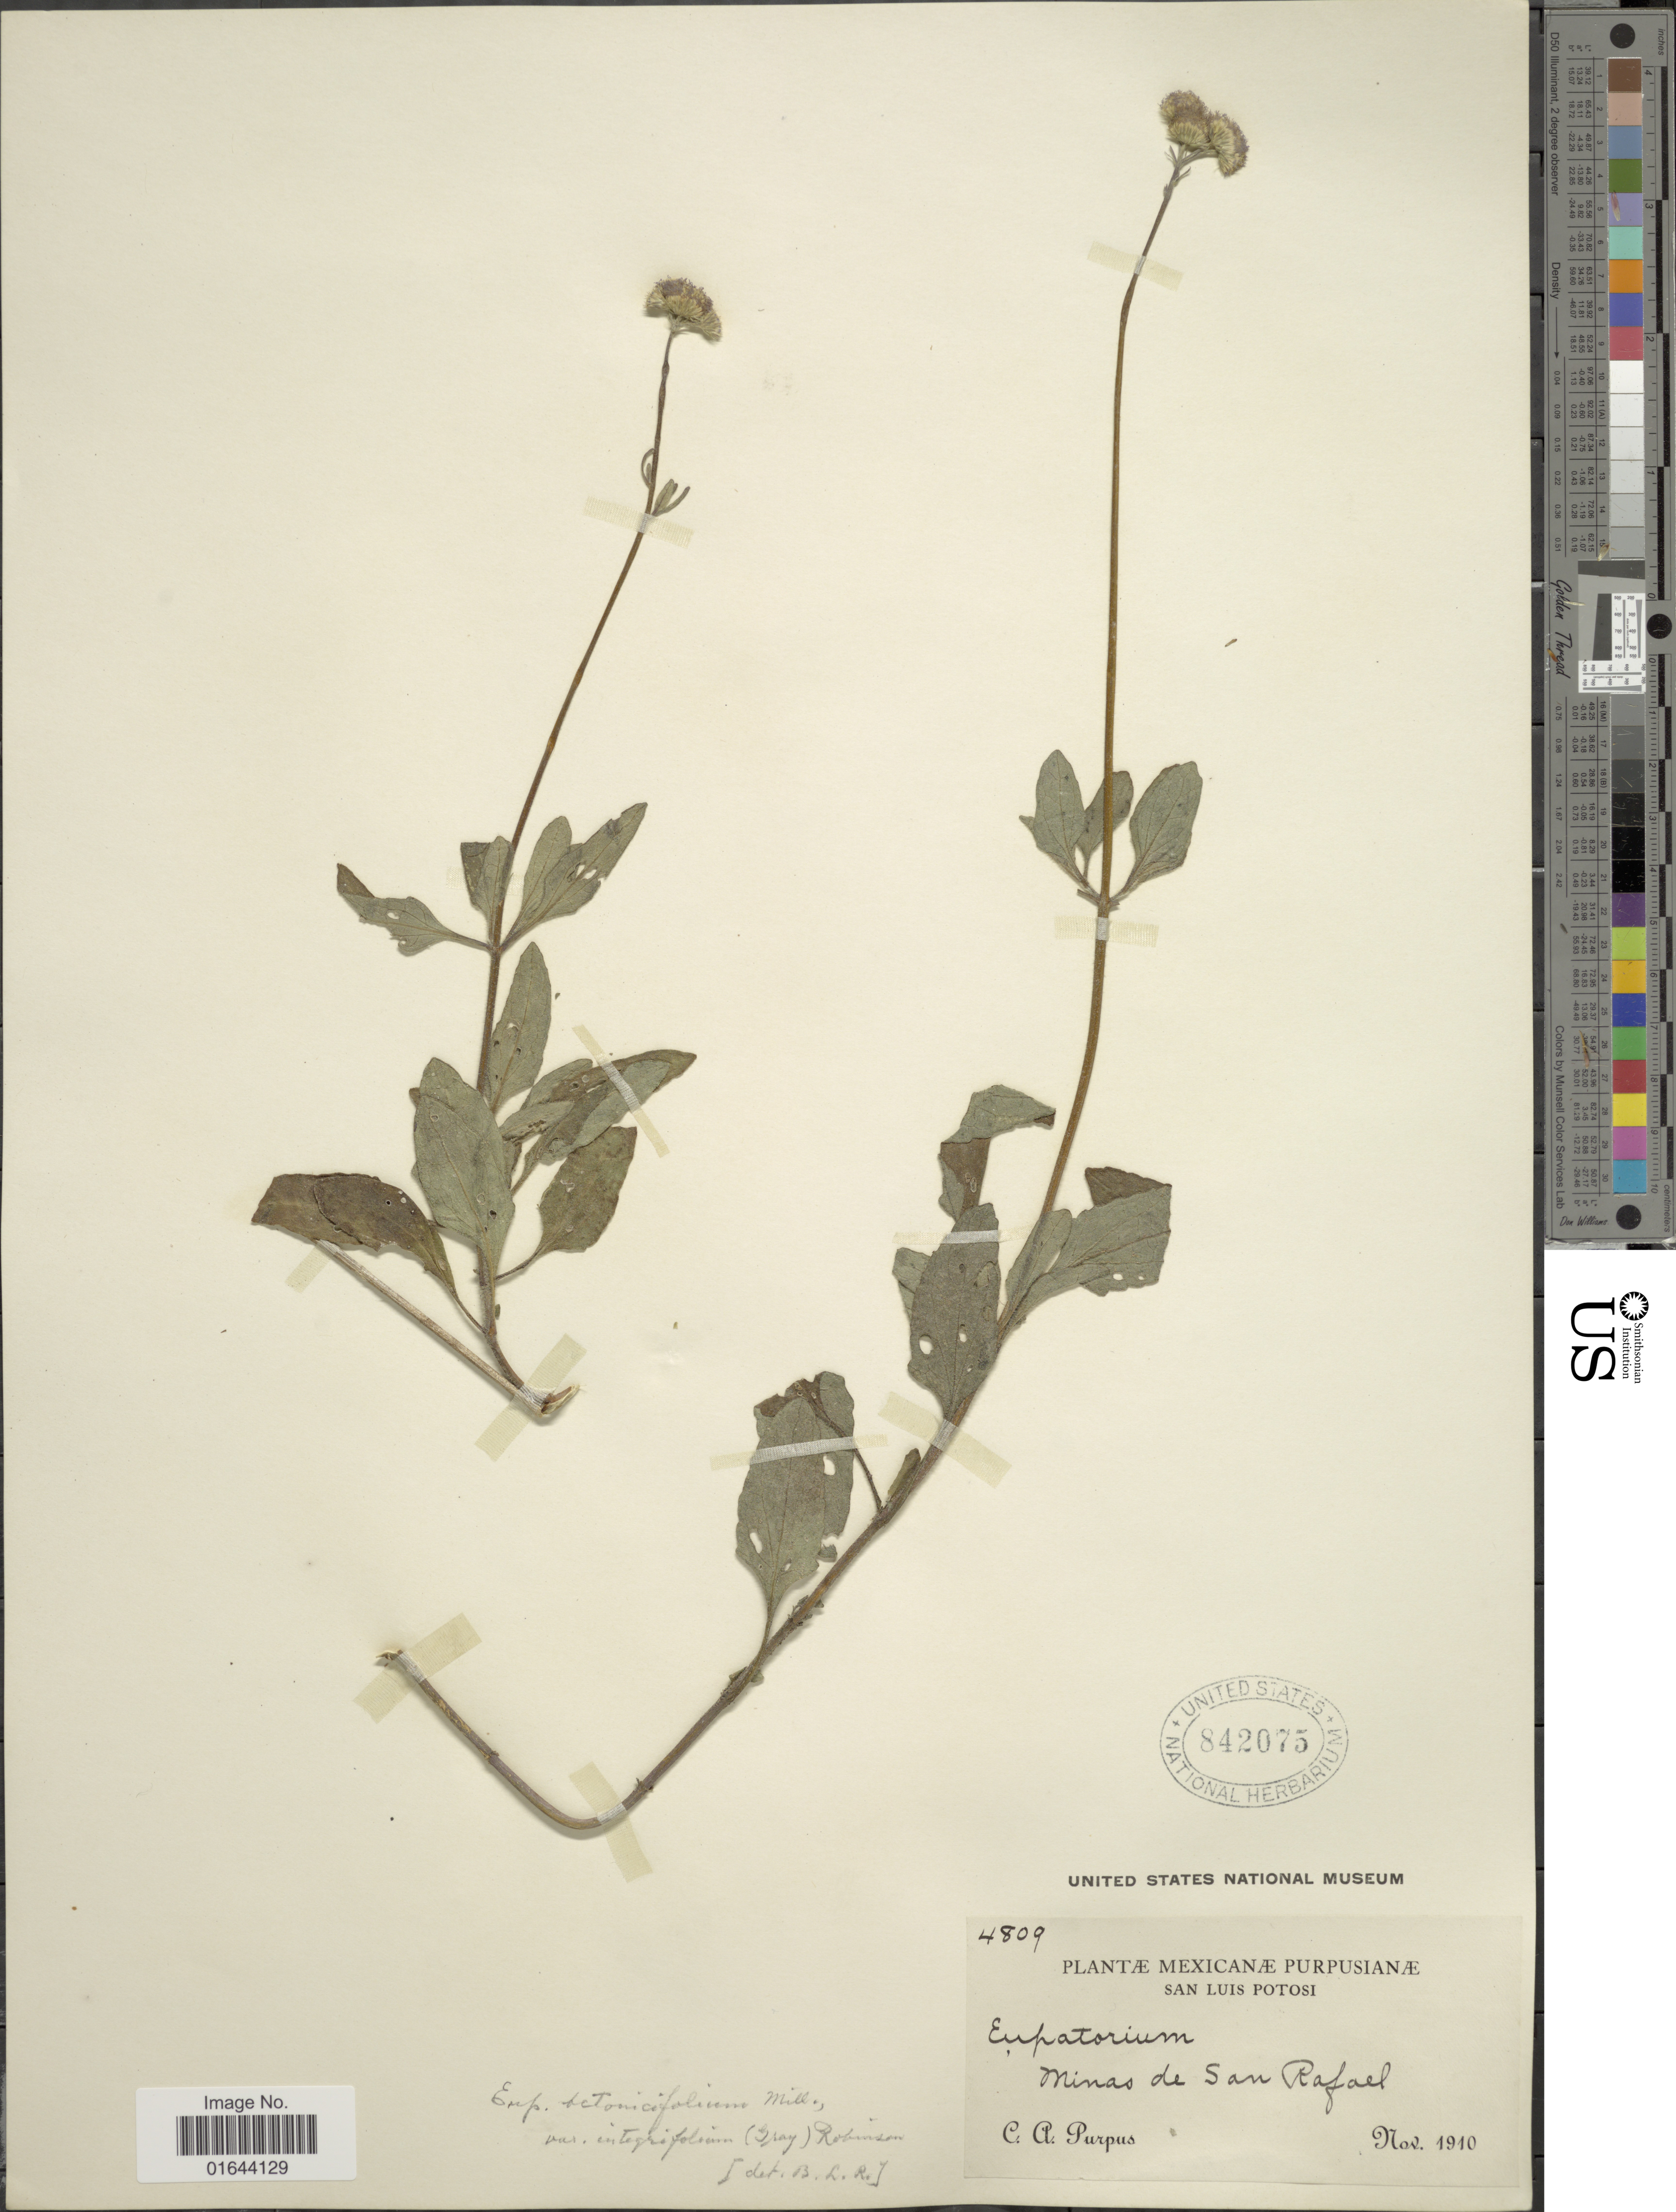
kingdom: Plantae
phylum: Tracheophyta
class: Magnoliopsida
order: Asterales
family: Asteraceae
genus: Conoclinium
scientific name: Conoclinium betonicifolium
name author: (Mill.) R.M. King & H. Rob.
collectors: C. A. Purpus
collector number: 4809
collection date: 1910-11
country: Mexico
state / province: San Luis Potosí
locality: San Luis Potosi. Minas de San Rafael.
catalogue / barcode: US 842075